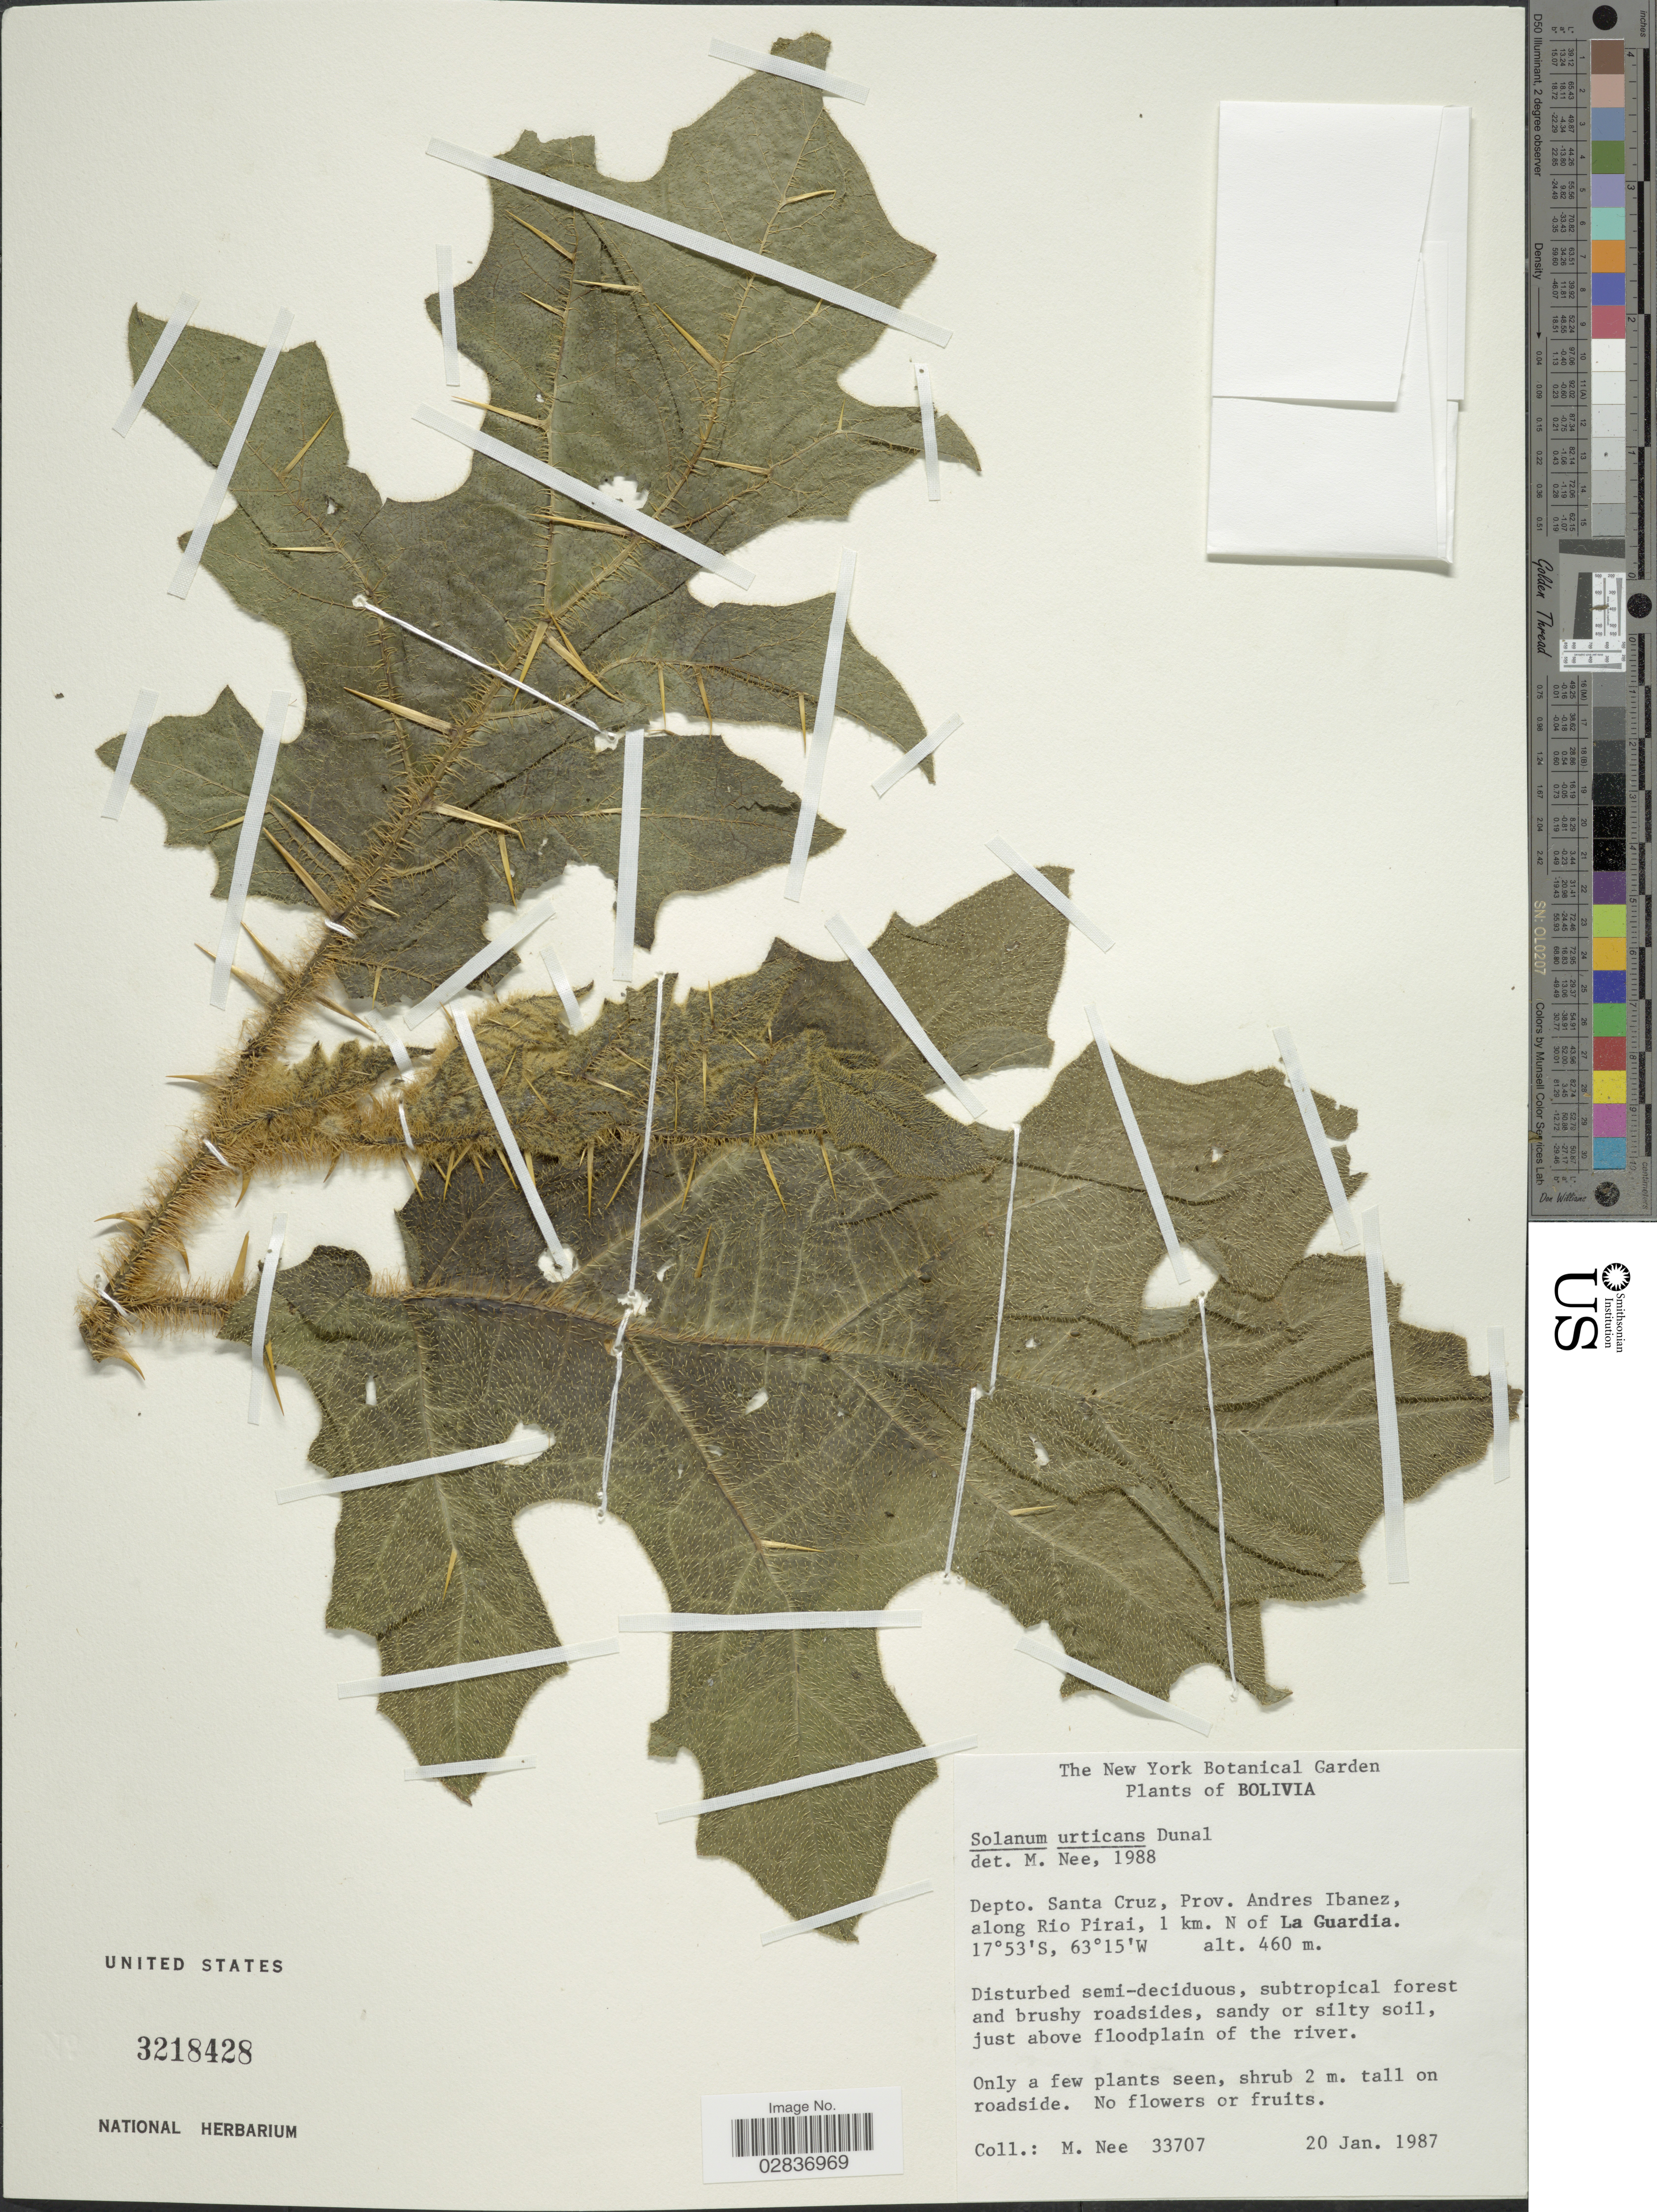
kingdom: Plantae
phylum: Tracheophyta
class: Magnoliopsida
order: Solanales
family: Solanaceae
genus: Solanum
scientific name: Solanum urticans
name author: Dunal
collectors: M. Nee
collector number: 33707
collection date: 1987-01-20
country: Bolivia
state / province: Santa Cruz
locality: Depto. Santa Cruz, Prov. Andres Ibanez, along Rio Pirai, 1 km. of La Guardia.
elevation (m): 460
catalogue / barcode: US 3218428